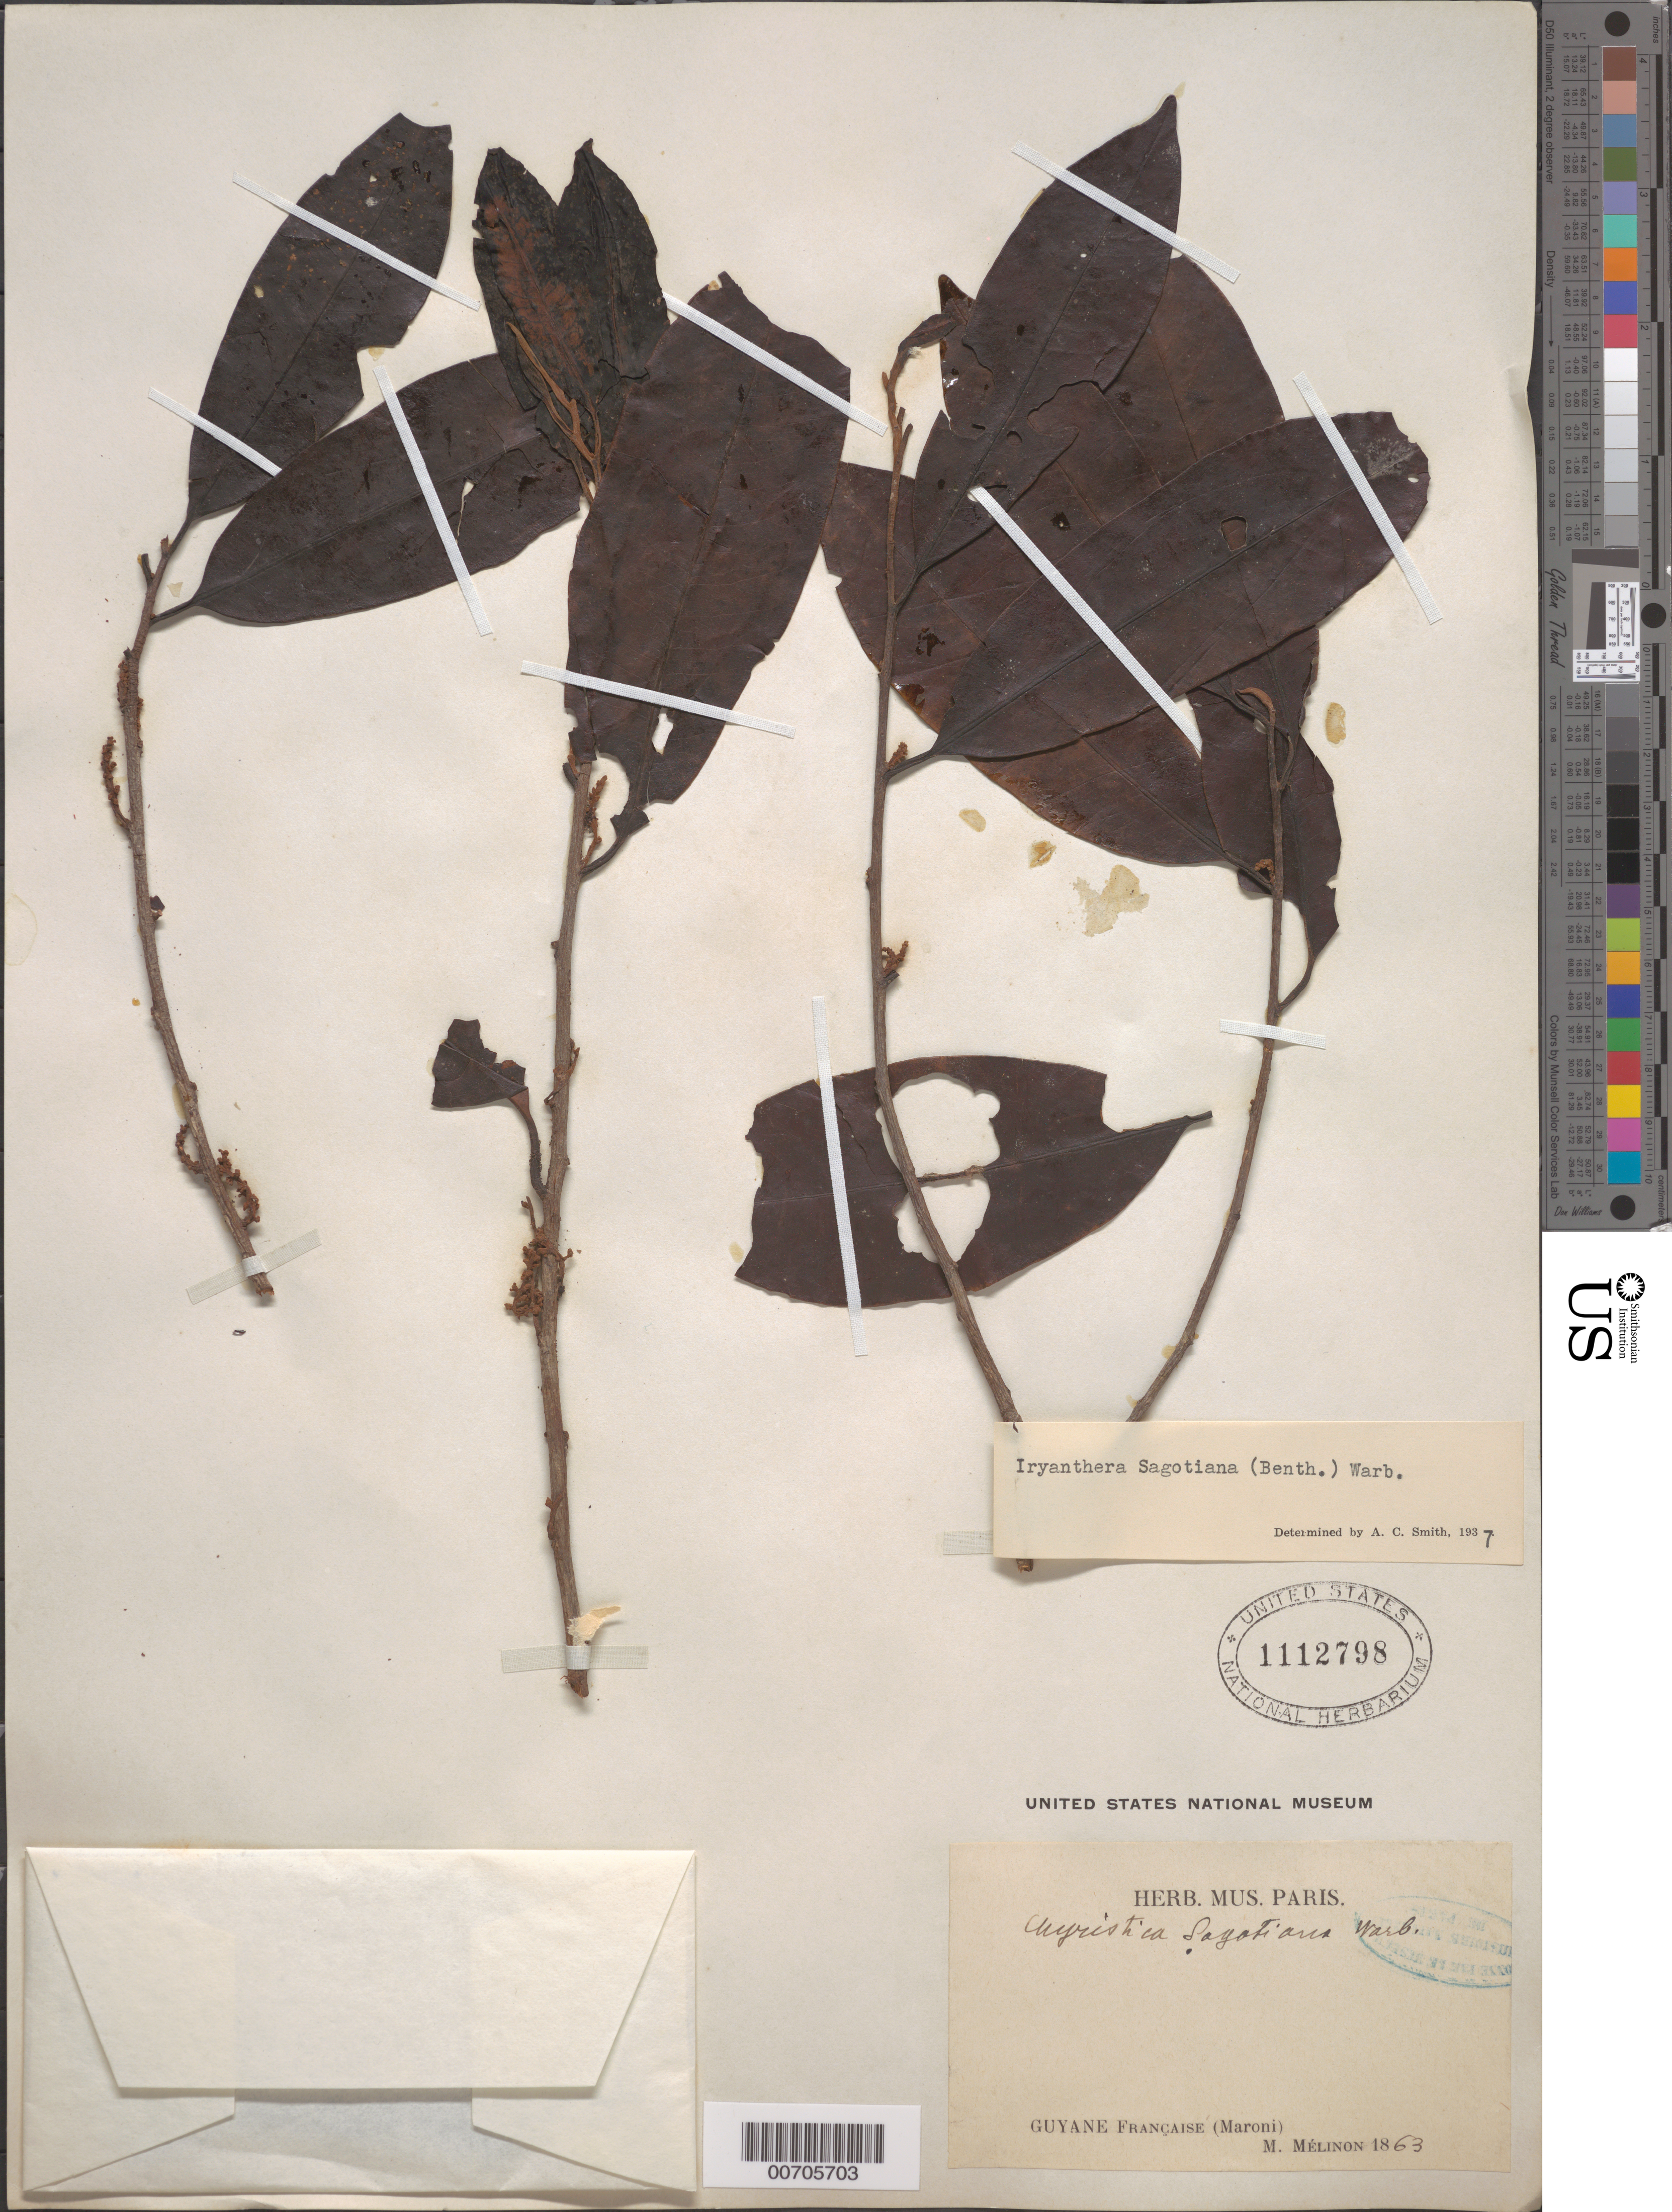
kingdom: Plantae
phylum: Tracheophyta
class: Magnoliopsida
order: Magnoliales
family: Myristicaceae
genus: Iryanthera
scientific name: Iryanthera sagotiana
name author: (Benth.) Warb.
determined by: Smith, A. C.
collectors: E. Mélinon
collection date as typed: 1863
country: French Guiana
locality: Maroni R.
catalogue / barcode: US 1112798